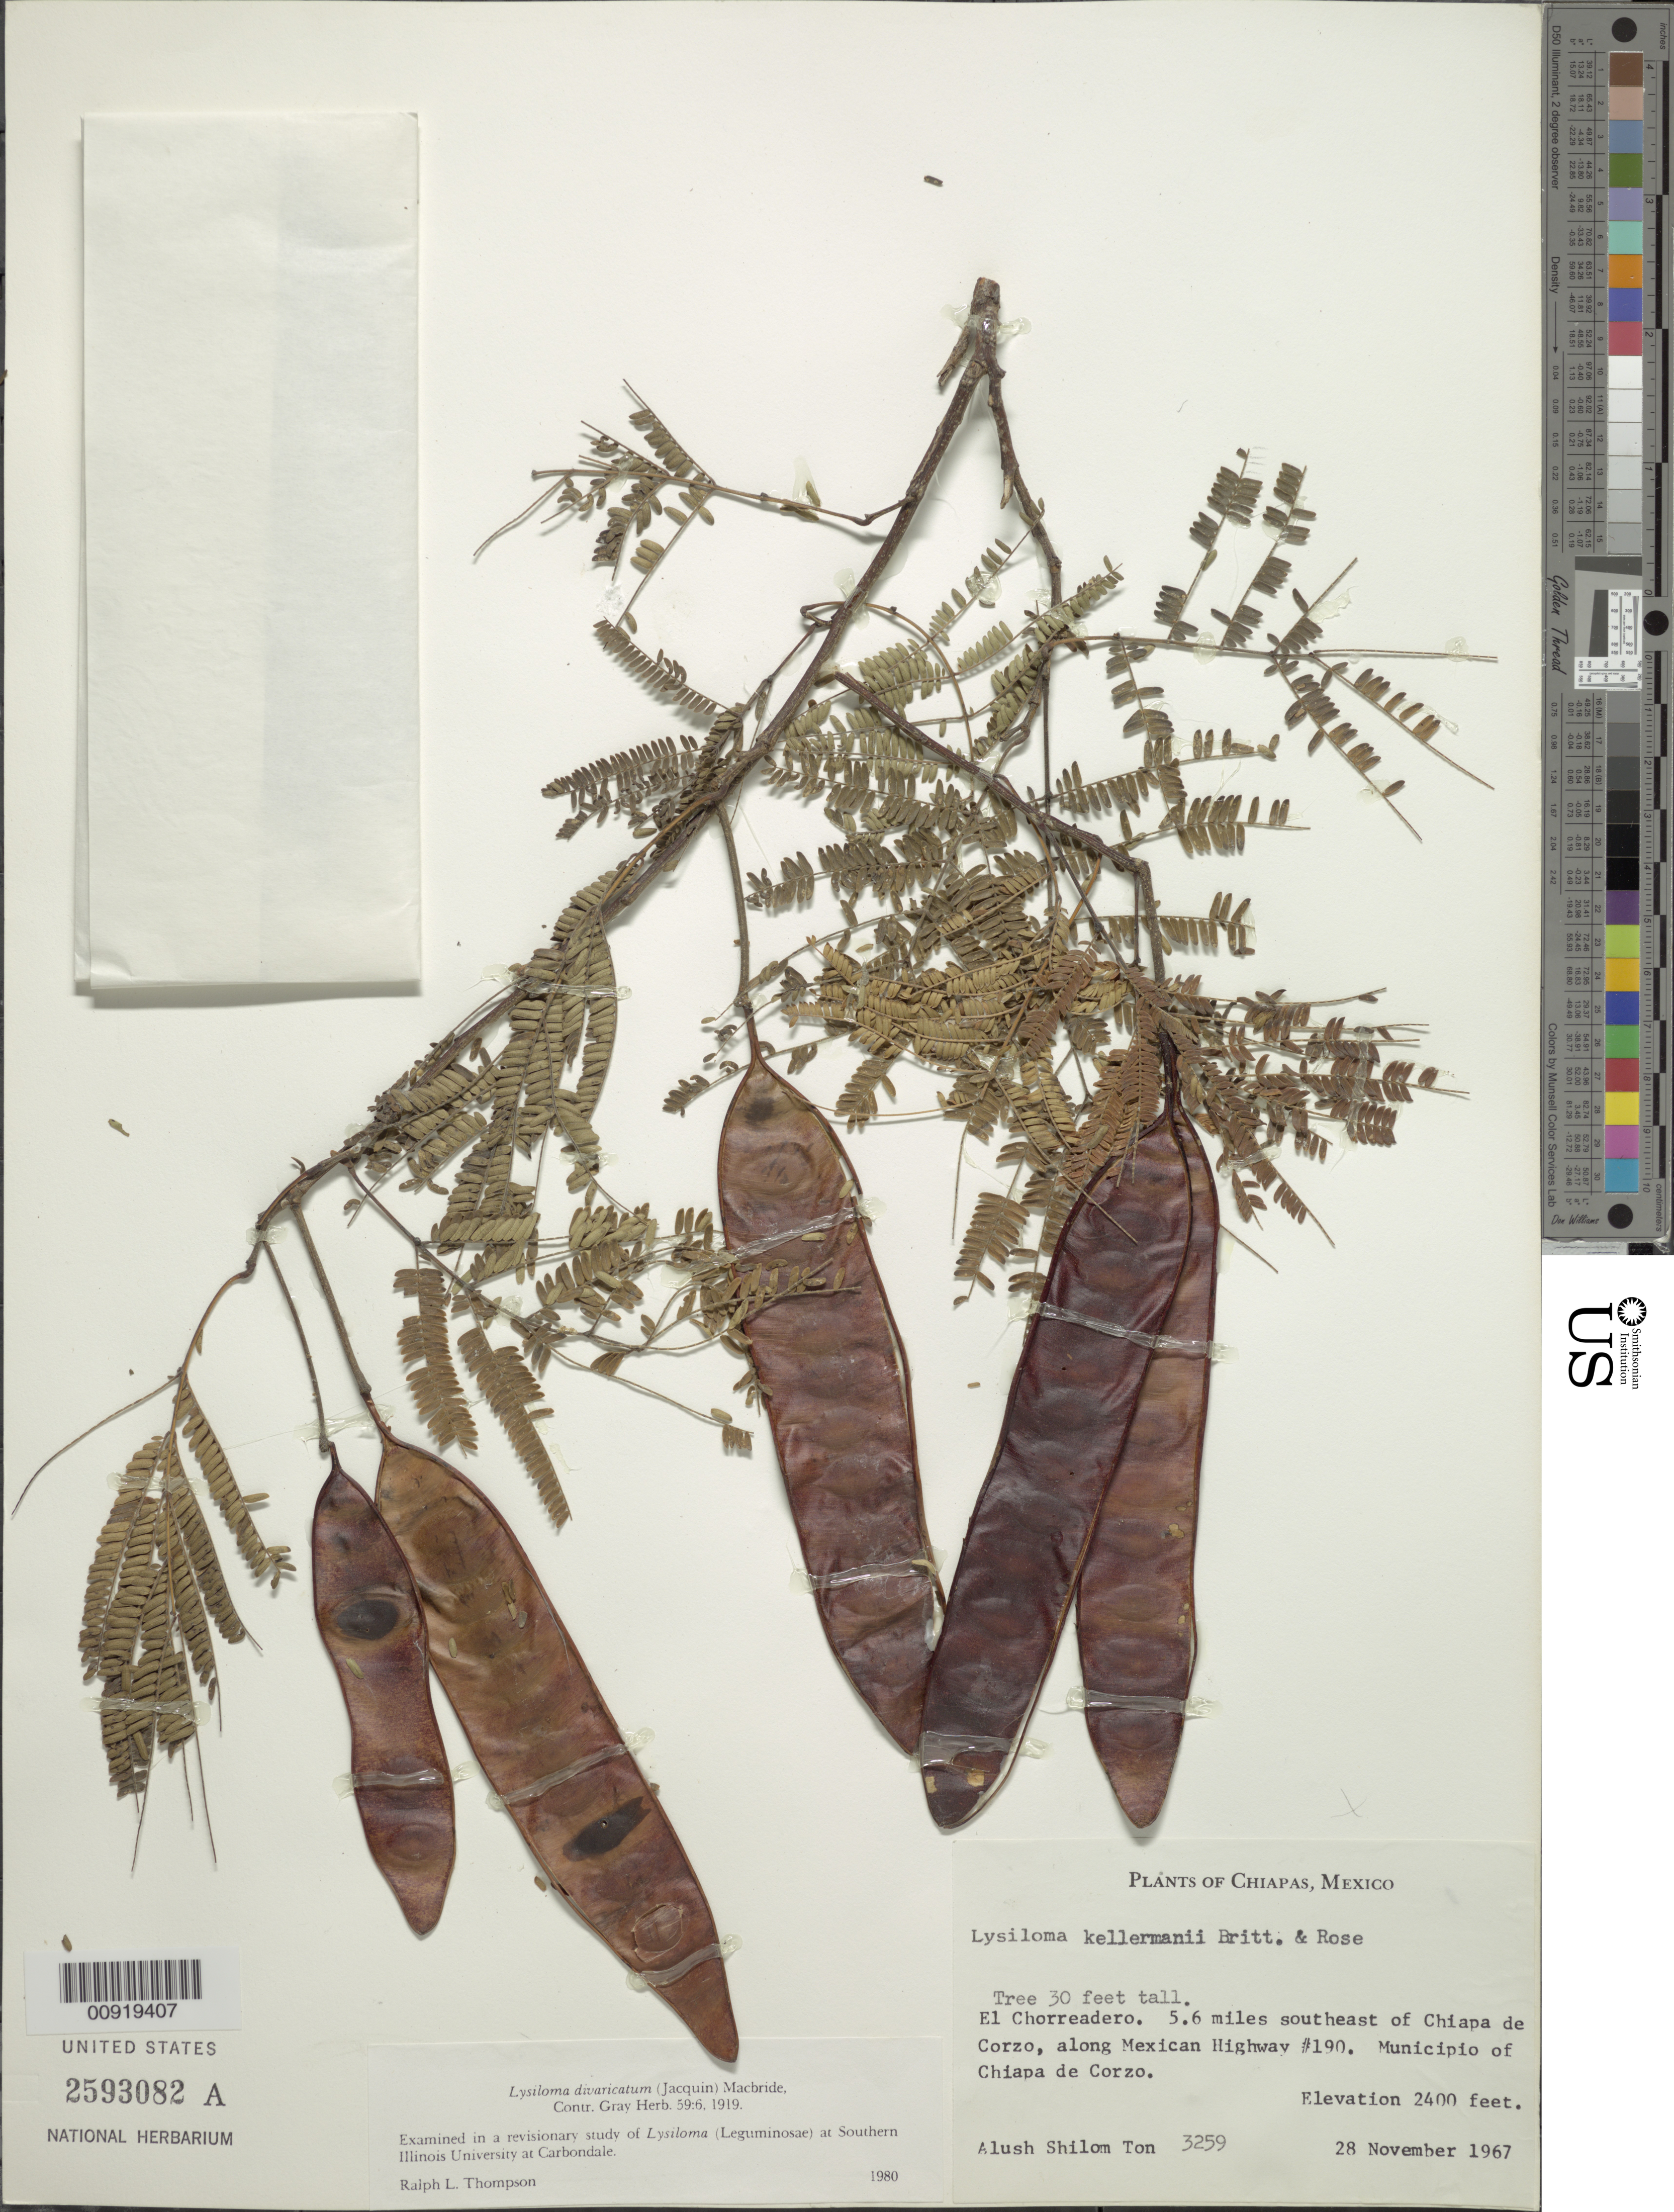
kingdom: Plantae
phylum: Tracheophyta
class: Magnoliopsida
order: Fabales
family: Fabaceae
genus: Lysiloma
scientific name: Lysiloma divaricatum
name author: (Jacq.) J.F. Macbr.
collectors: A. Shilom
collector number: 3259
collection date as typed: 28 Nov 1967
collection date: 1967-11-28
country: Mexico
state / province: Chiapas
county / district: Chiapa de Corzo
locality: El Chorreadero 5.6 miles southeast of Chiapa de Corzo, along Mexican Highway #190. Municipio of Chiapa de Corzo, Chiapas.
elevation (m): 732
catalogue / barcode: US 2593082A